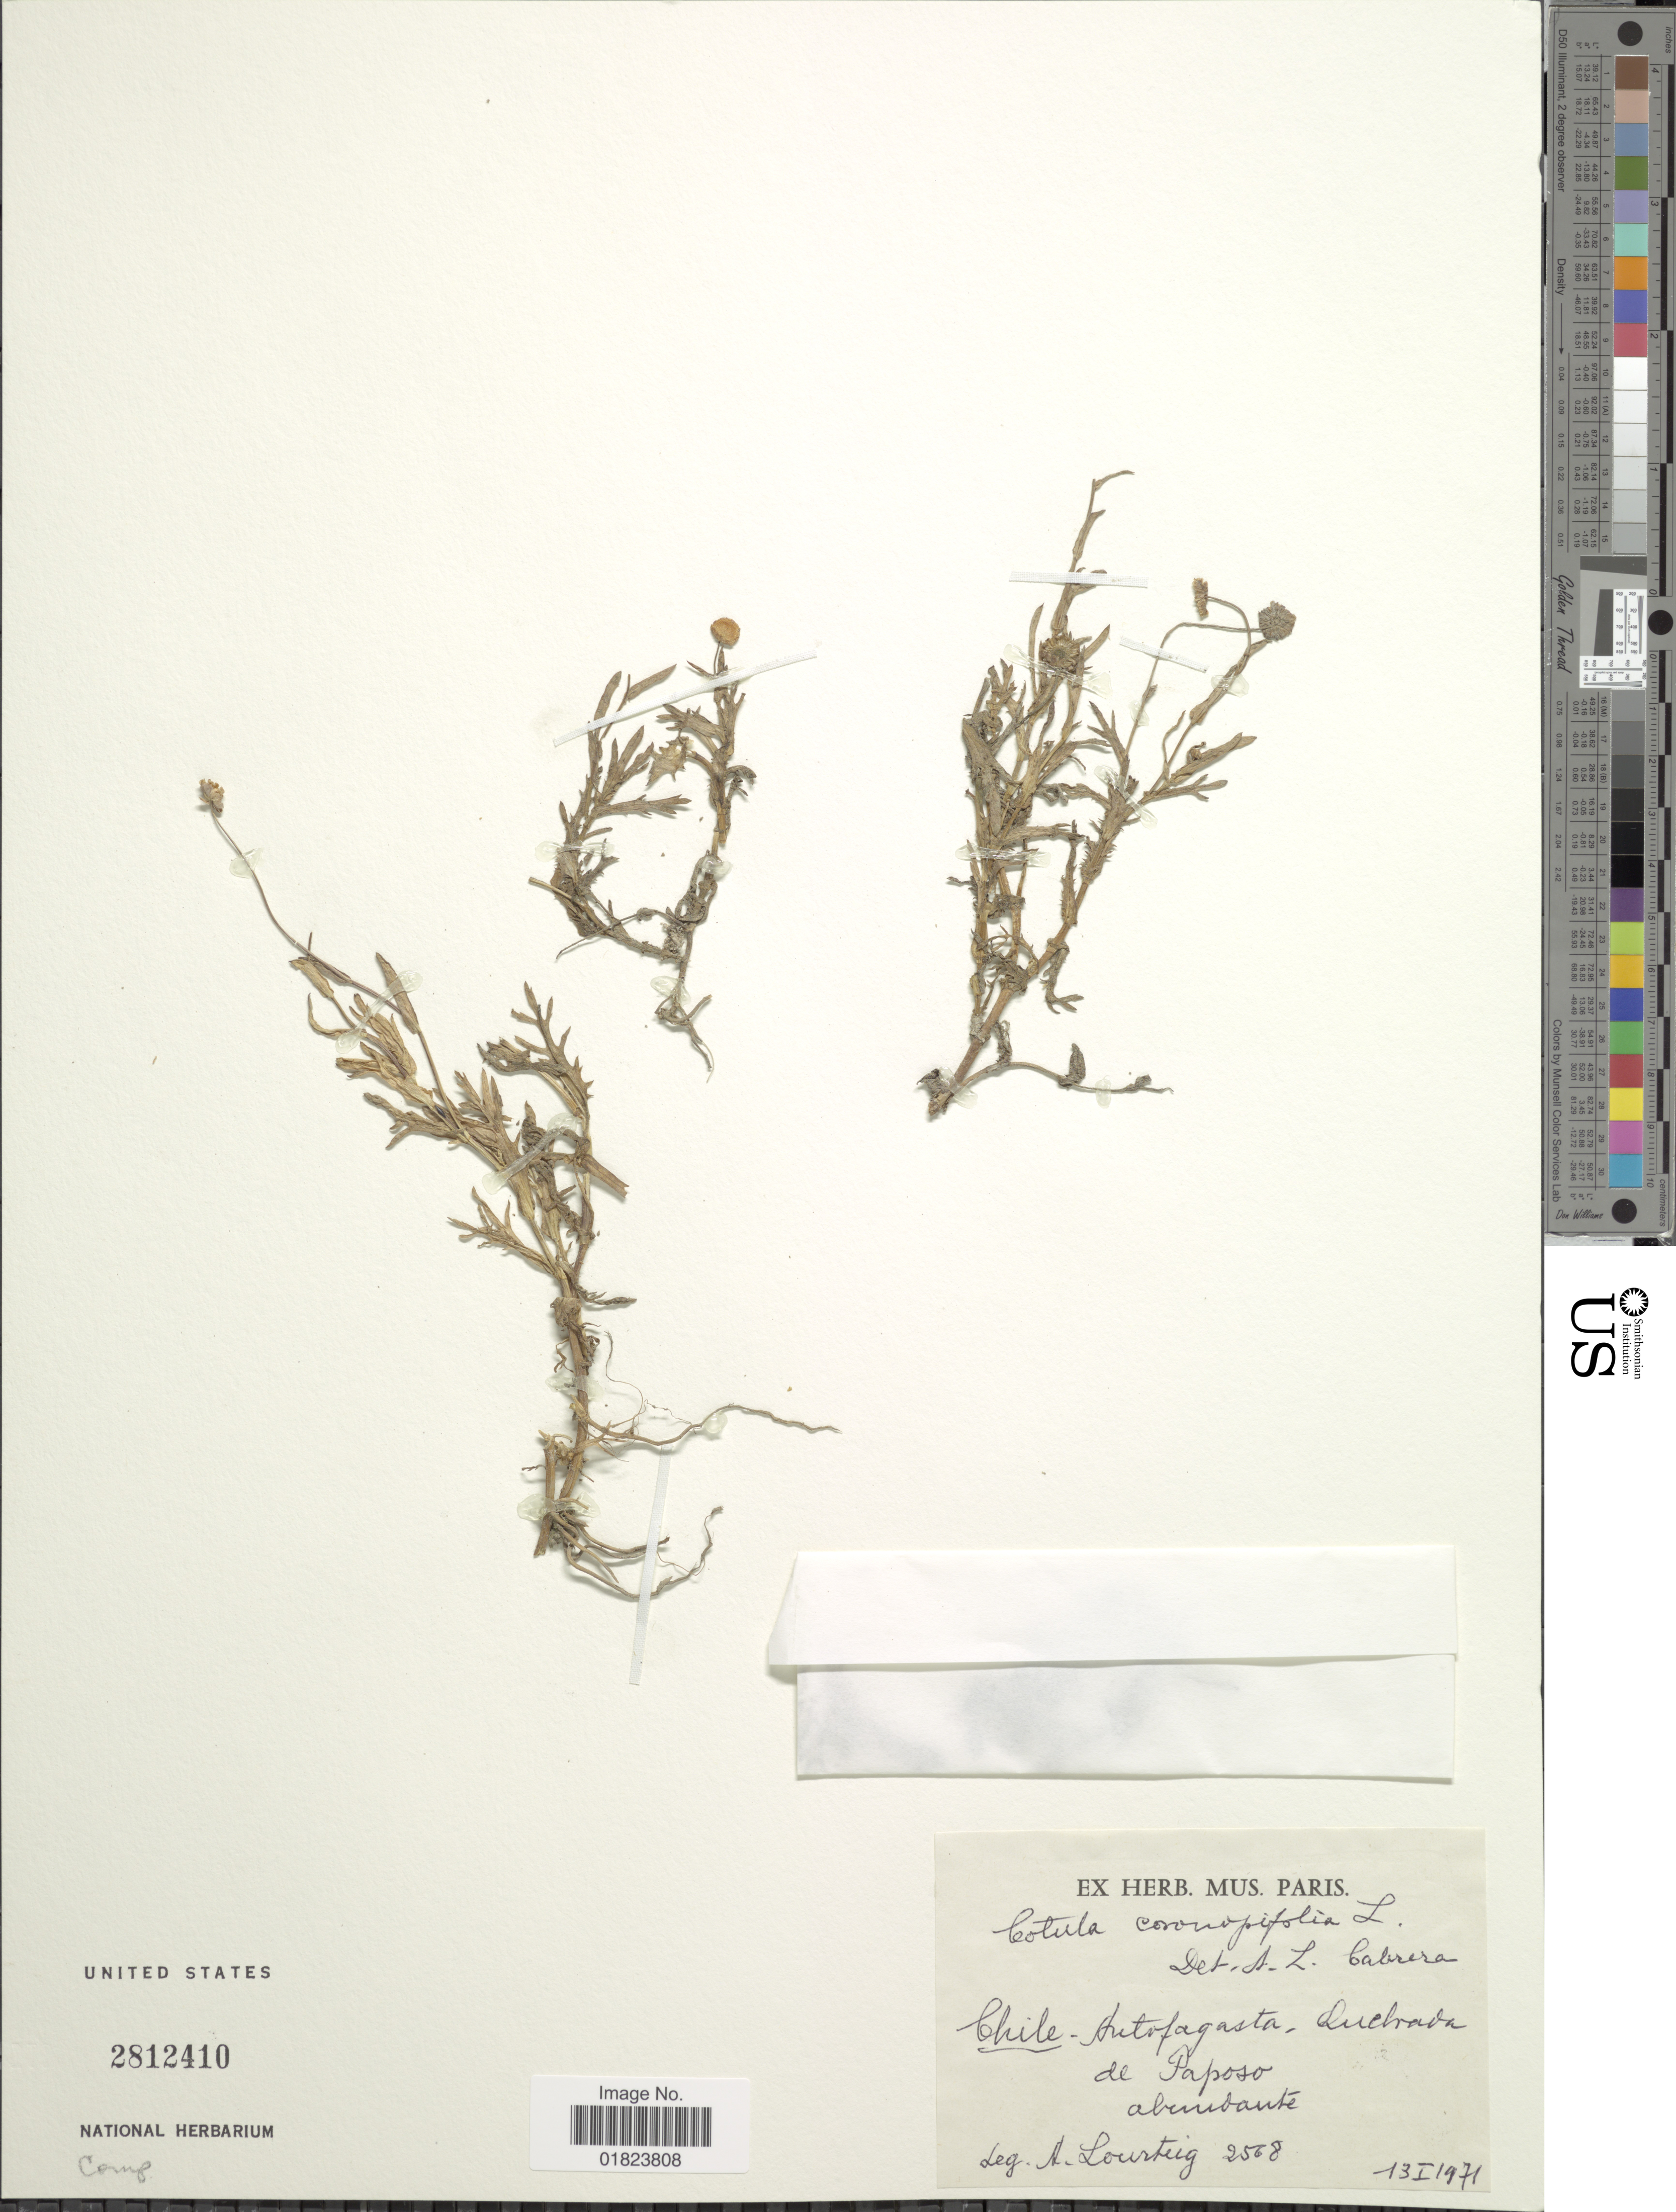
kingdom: Plantae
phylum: Tracheophyta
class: Magnoliopsida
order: Asterales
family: Asteraceae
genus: Cotula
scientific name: Cotula coronopifolia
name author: L.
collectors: A. Lourteig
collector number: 2508*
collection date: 1971-01-13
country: Chile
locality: Antofagasta-Quebrada de Paposo abundante.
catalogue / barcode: US 2812410